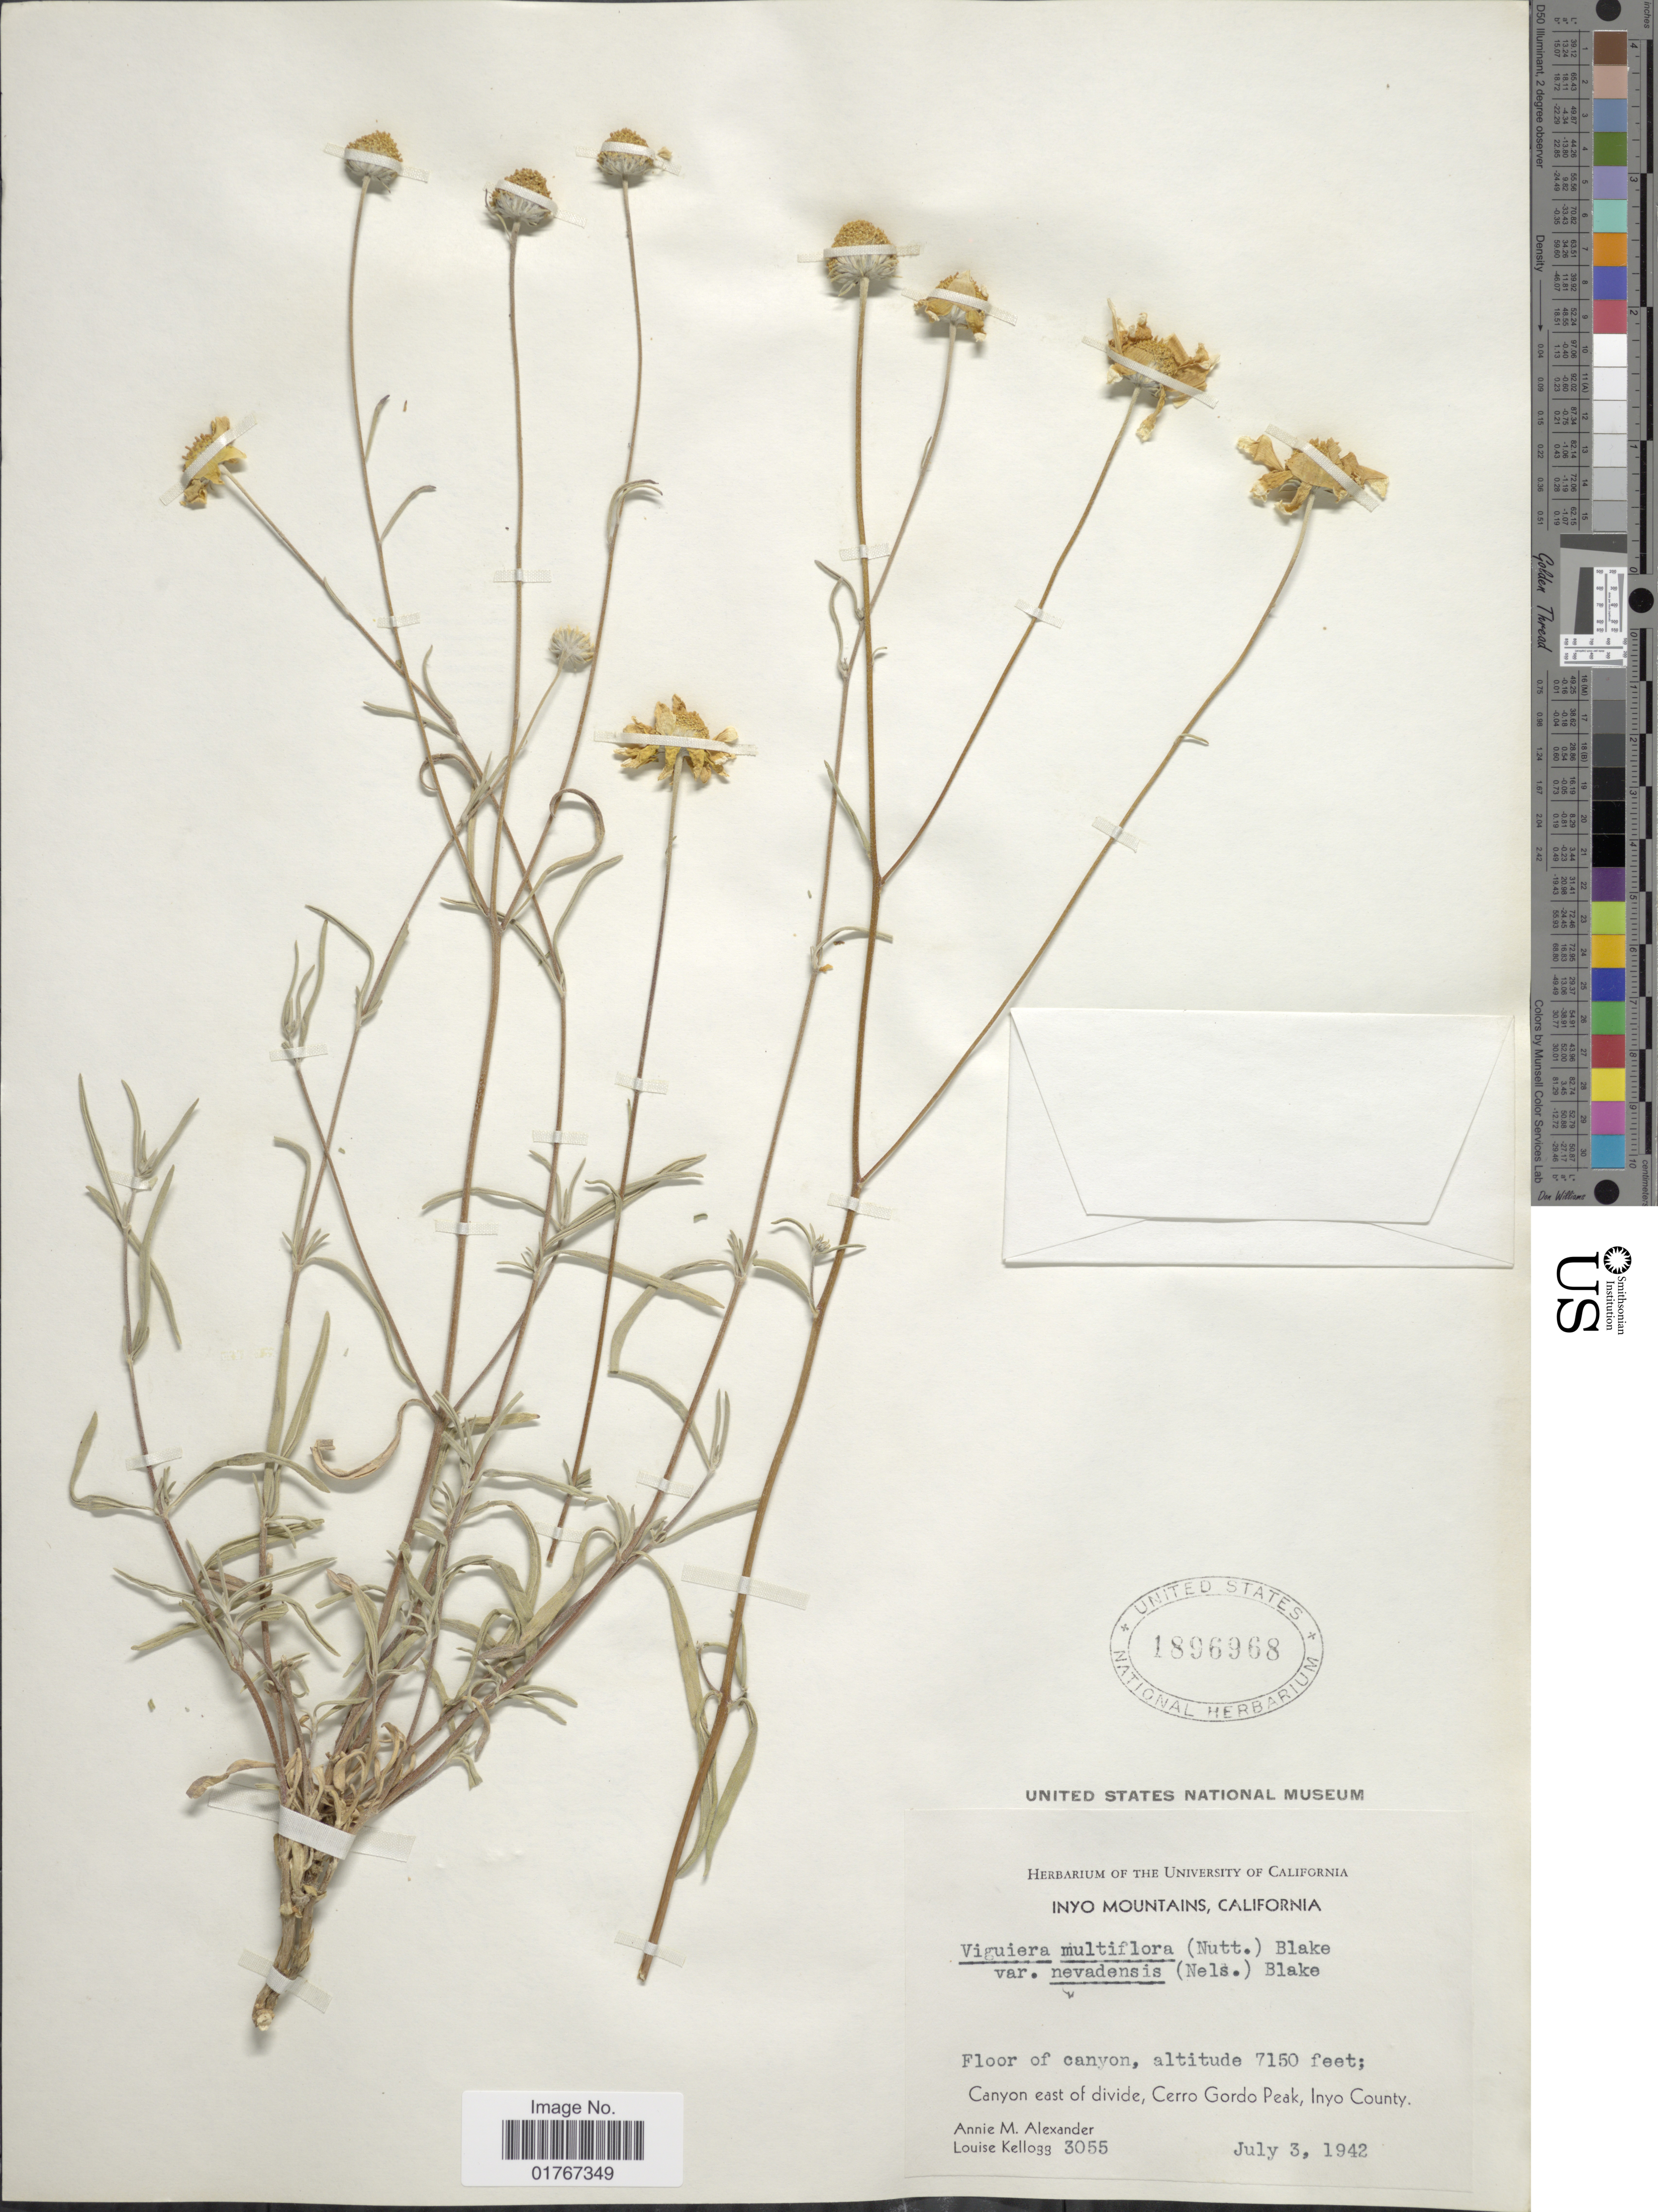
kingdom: Plantae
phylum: Tracheophyta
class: Magnoliopsida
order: Asterales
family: Asteraceae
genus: Heliomeris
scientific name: Heliomeris multiflora var. nevadensis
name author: (A. Nelson) Blake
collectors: A. M. Alexander & L. Kellogg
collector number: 3055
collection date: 1942-07-03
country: United States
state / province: California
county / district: Inyo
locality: Inyo mountains, Floor of canyon, Canyon east of divide, Cerro Gordo Peak, Inyo County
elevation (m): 2179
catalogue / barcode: US 1896968